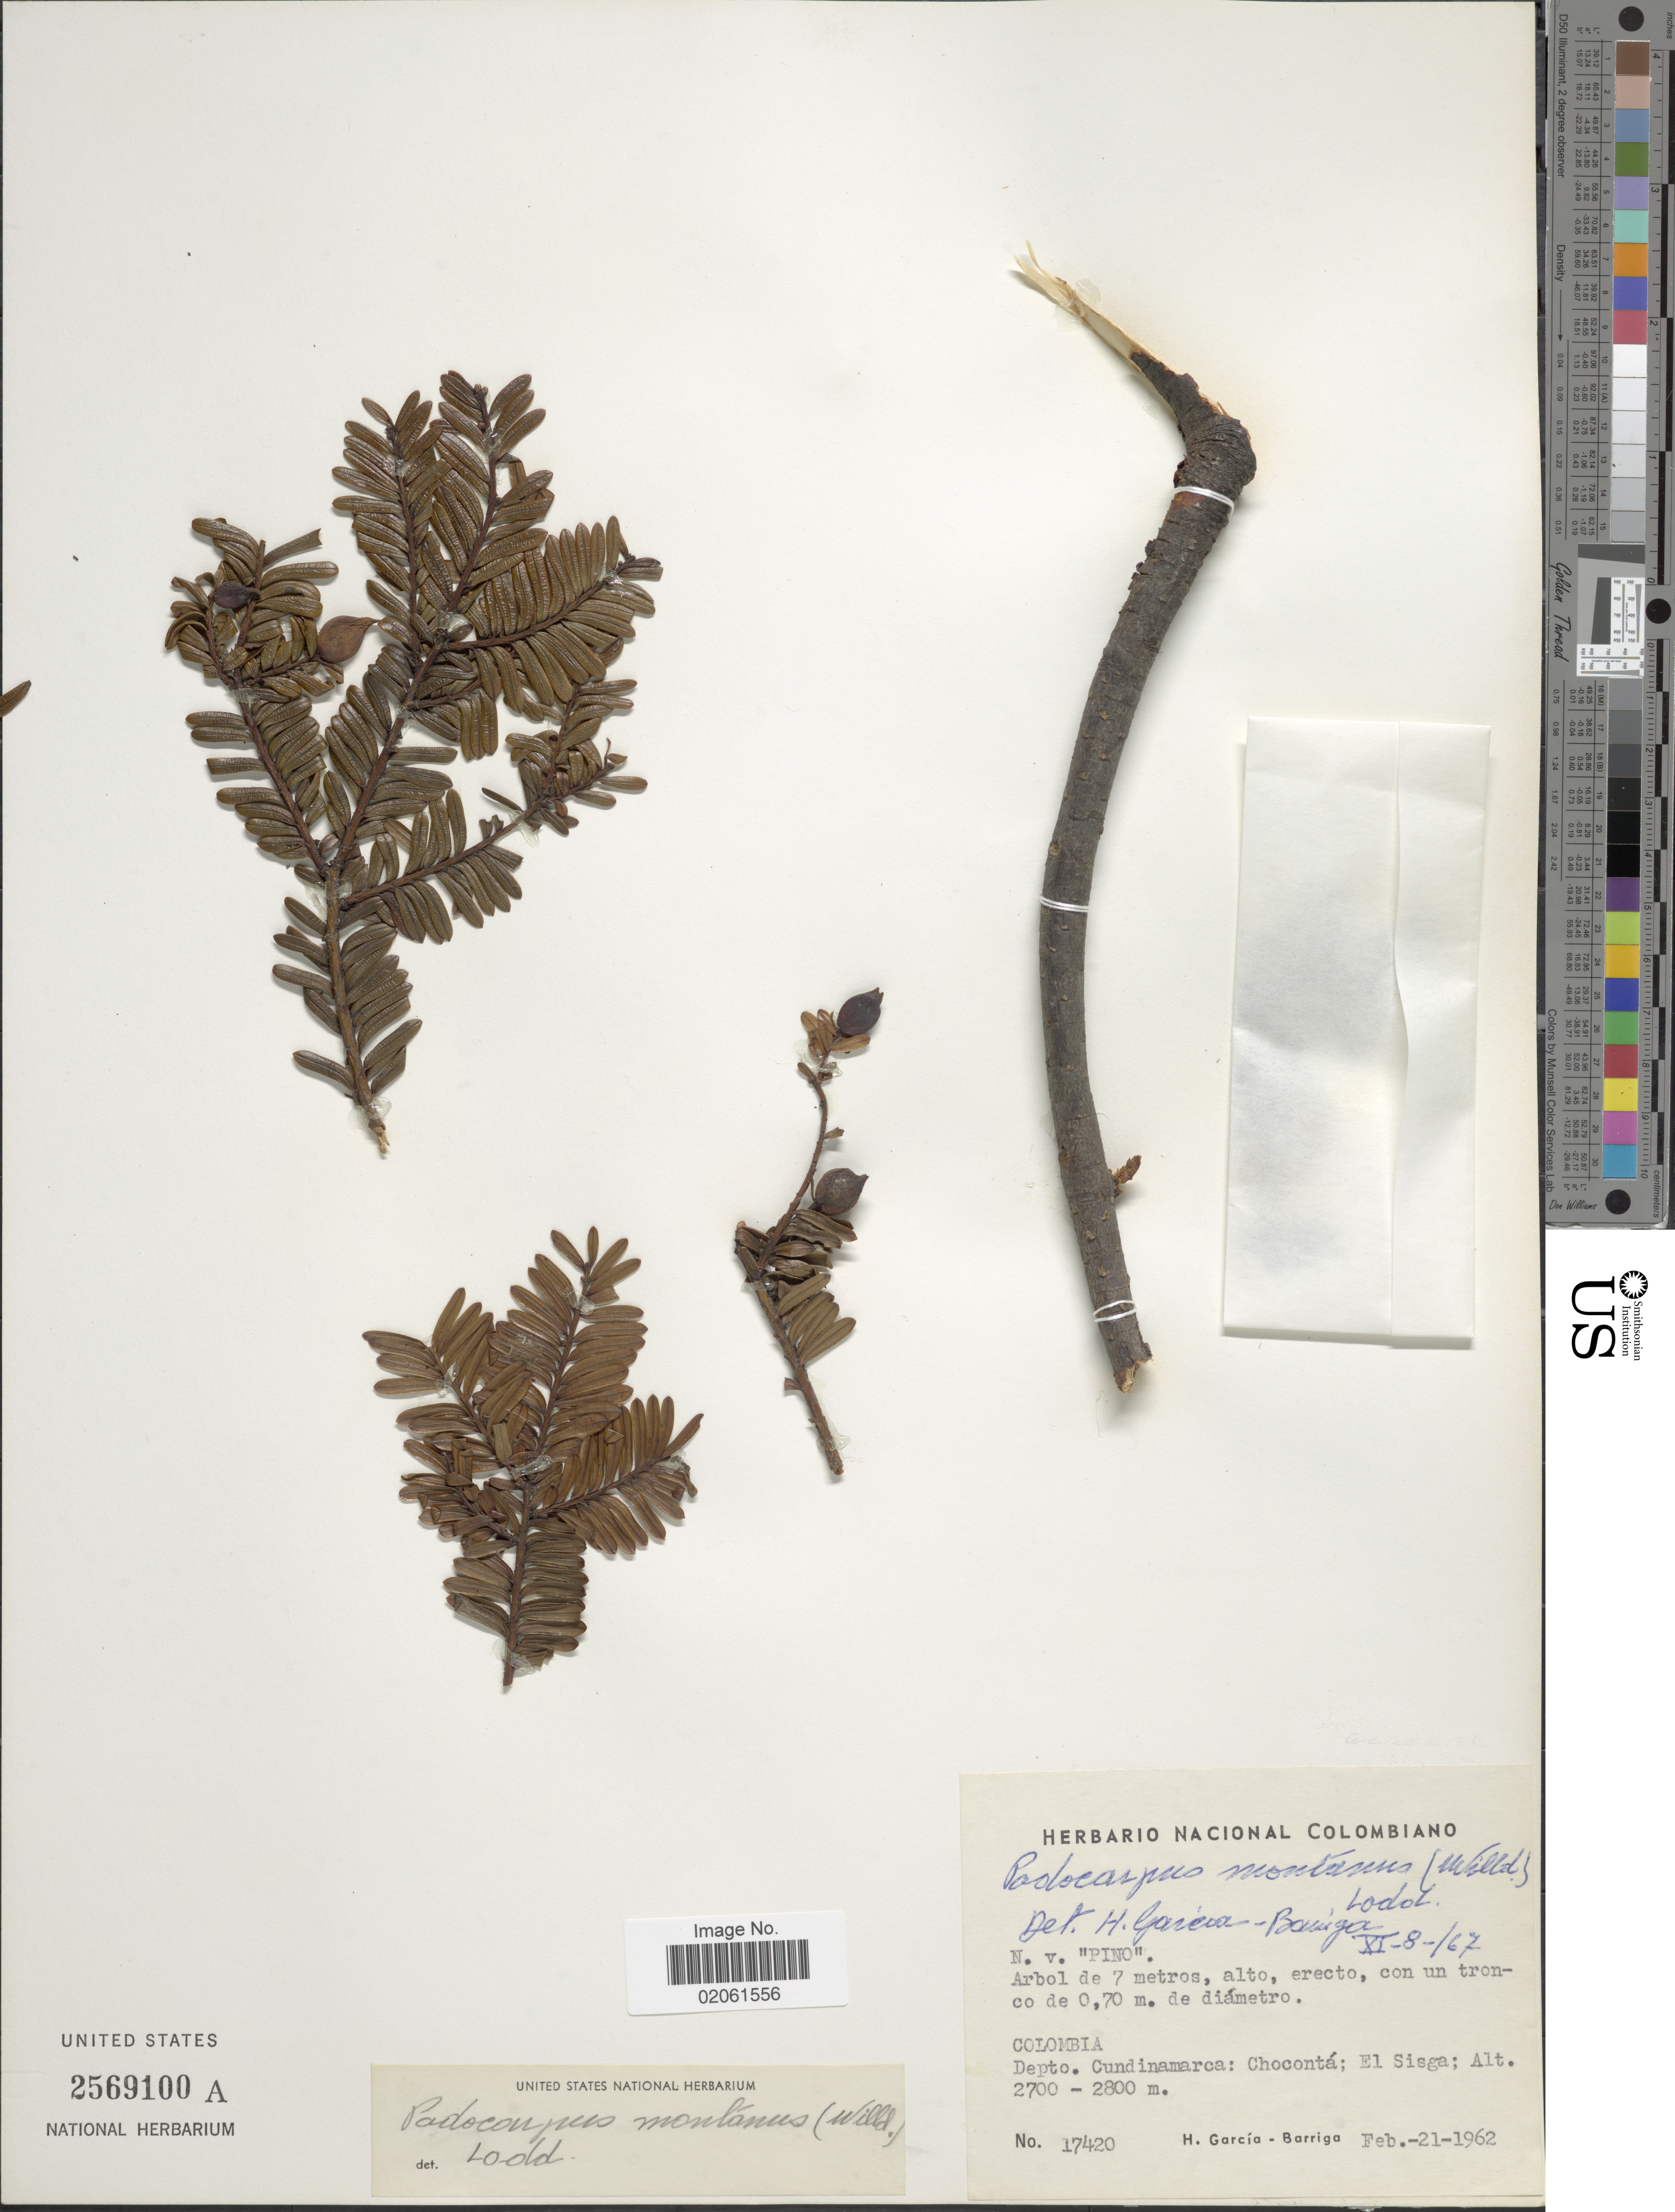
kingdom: Plantae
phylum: Tracheophyta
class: Pinopsida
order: Pinales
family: Podocarpaceae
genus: Podocarpus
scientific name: Podocarpus montanus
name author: (Humb. & Bonpl. ex Willd.) Lodd. ex Endl.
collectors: H. García Barriga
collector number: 17420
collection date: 1962-02-21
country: Colombia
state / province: Cundinamarca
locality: Colombia. Depto. Cundinamarca: Choconta; El Sisga.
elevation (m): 2700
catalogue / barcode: US 2569100A